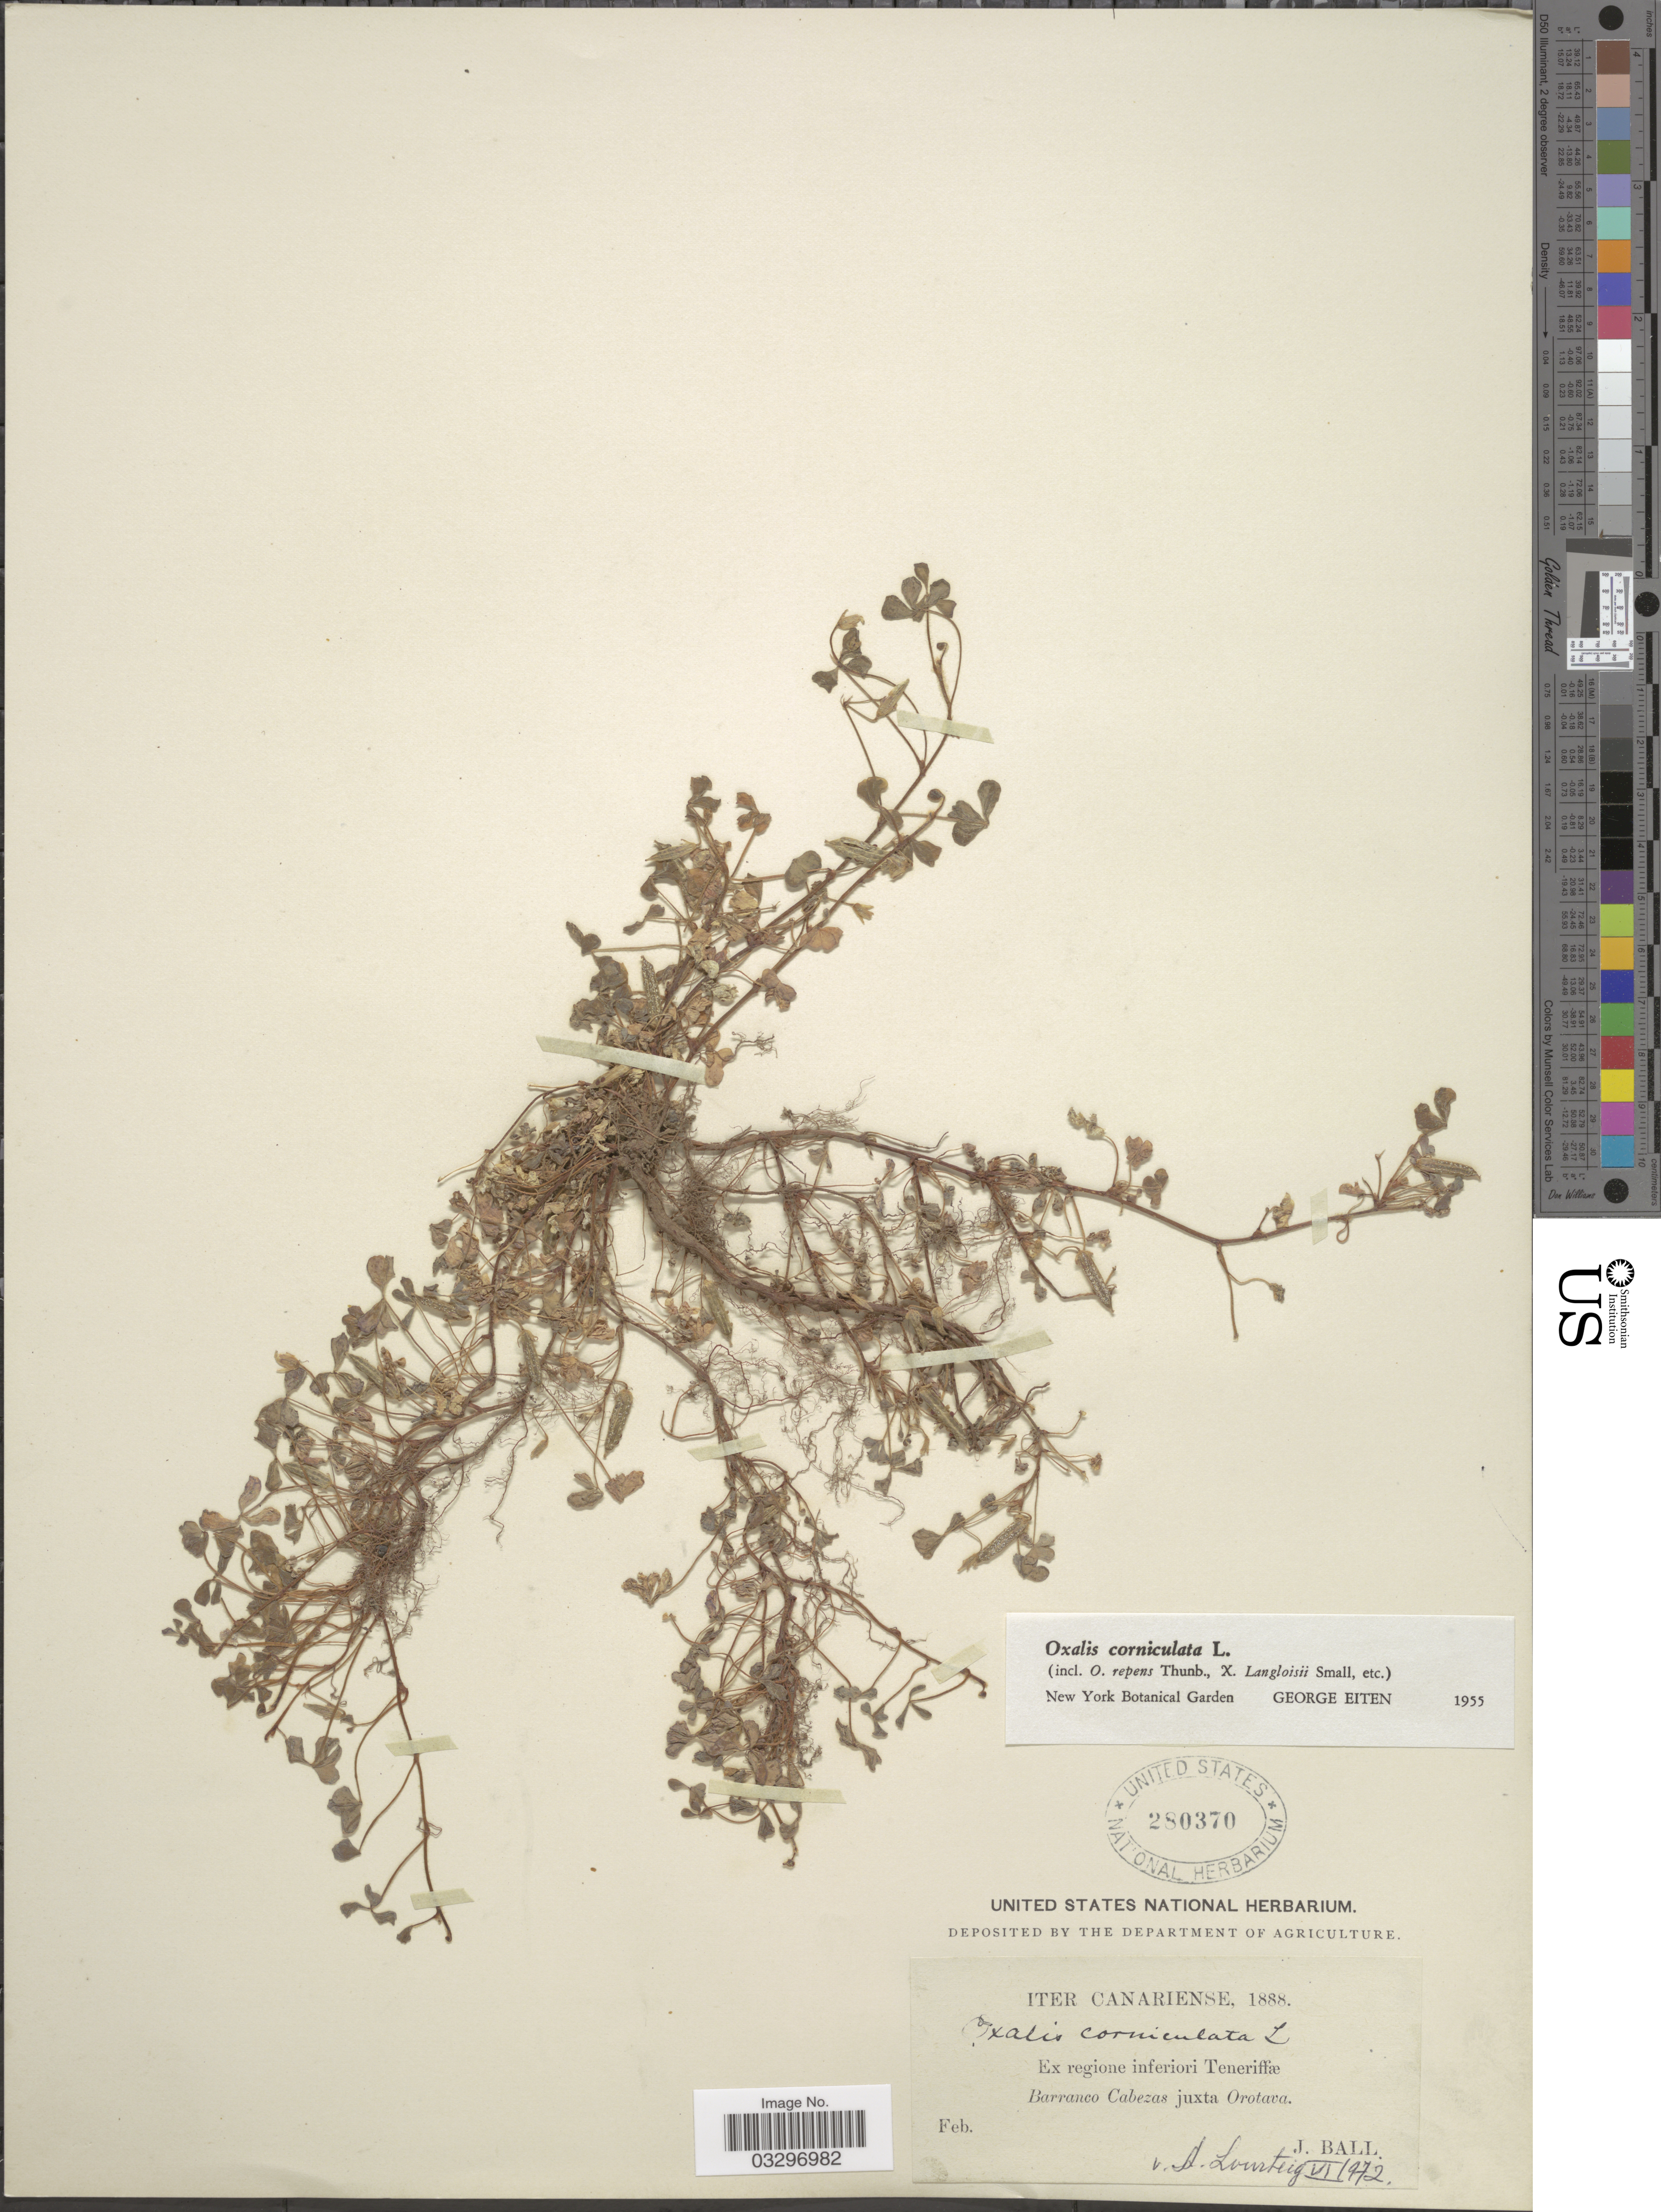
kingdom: Plantae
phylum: Tracheophyta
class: Magnoliopsida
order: Oxalidales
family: Oxalidaceae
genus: Oxalis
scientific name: Oxalis corniculata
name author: L.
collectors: J. Ball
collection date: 1888-02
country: Spain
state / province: Canarias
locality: Canariense. Ex regione inferiori Teneriffæ. Barranco Cabezas juxta Orotava.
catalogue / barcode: US 280370